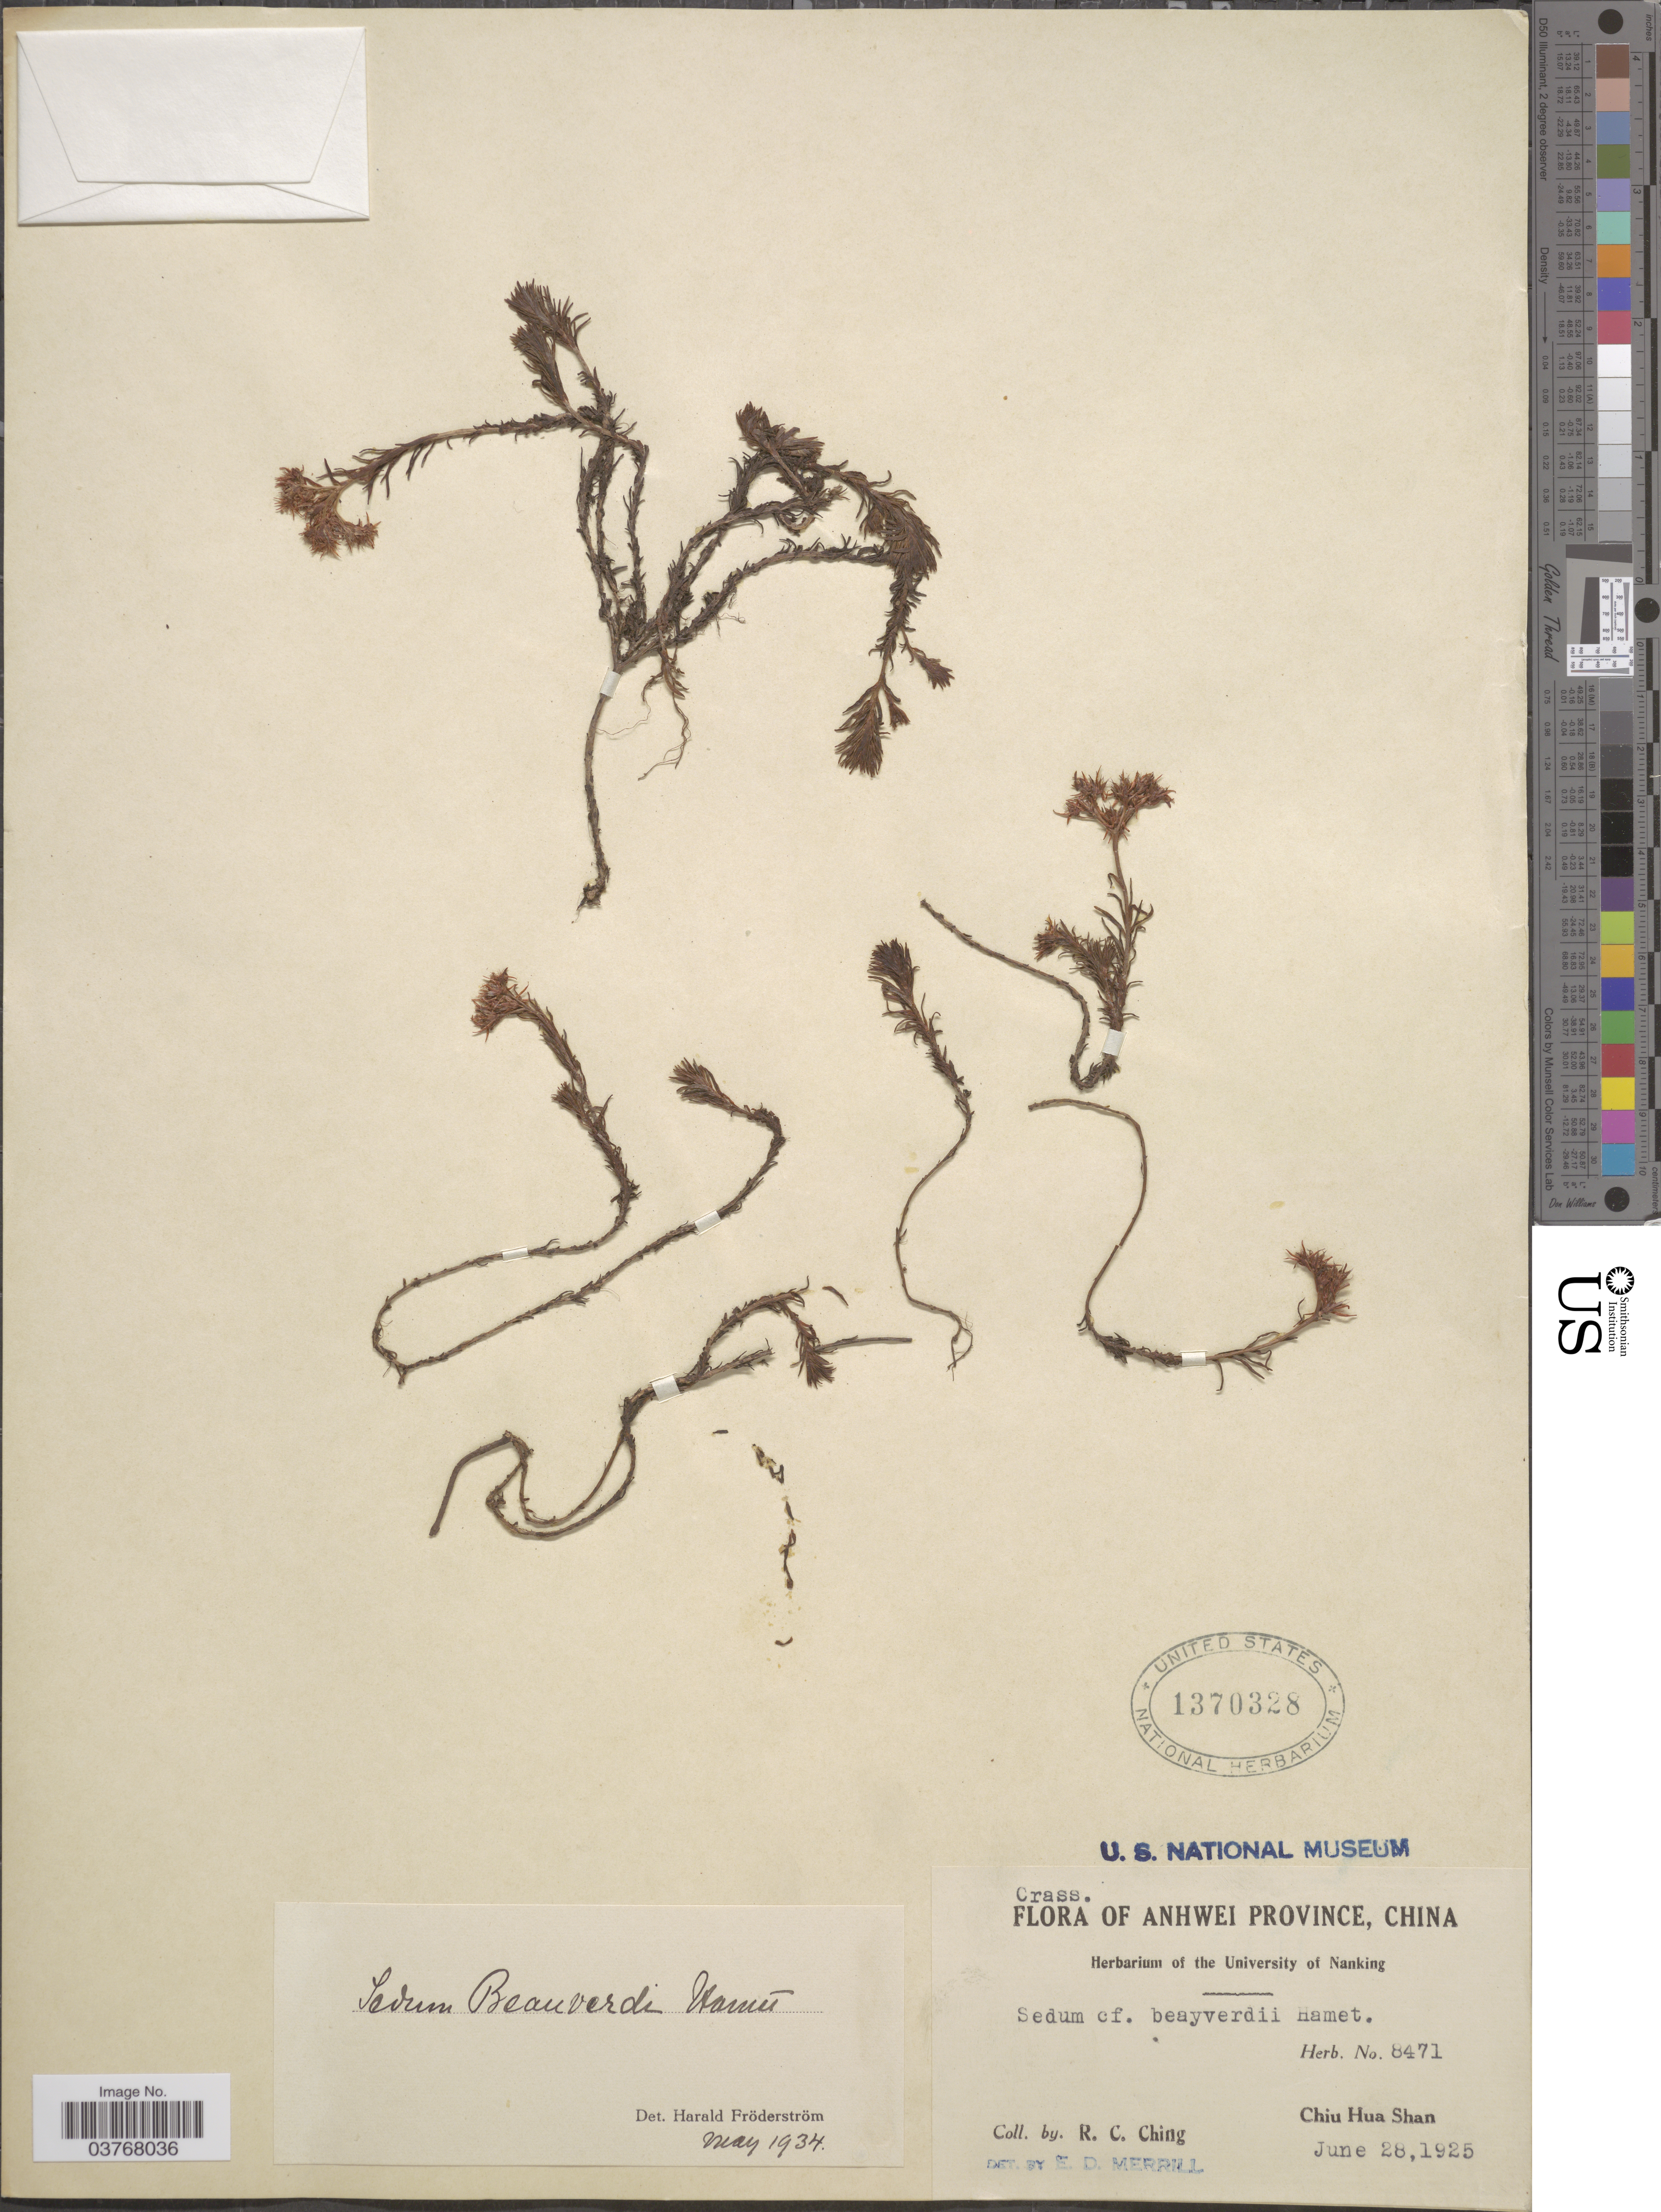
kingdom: Plantae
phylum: Tracheophyta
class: Magnoliopsida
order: Saxifragales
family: Crassulaceae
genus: Sedum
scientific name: Sedum beauverdii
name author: Raym.-Hamet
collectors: R. C. Ching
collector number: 8471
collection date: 1925-06-28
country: China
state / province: Anhui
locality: Anhwei Province. Chiu Hua Shan.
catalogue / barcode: US 1370328